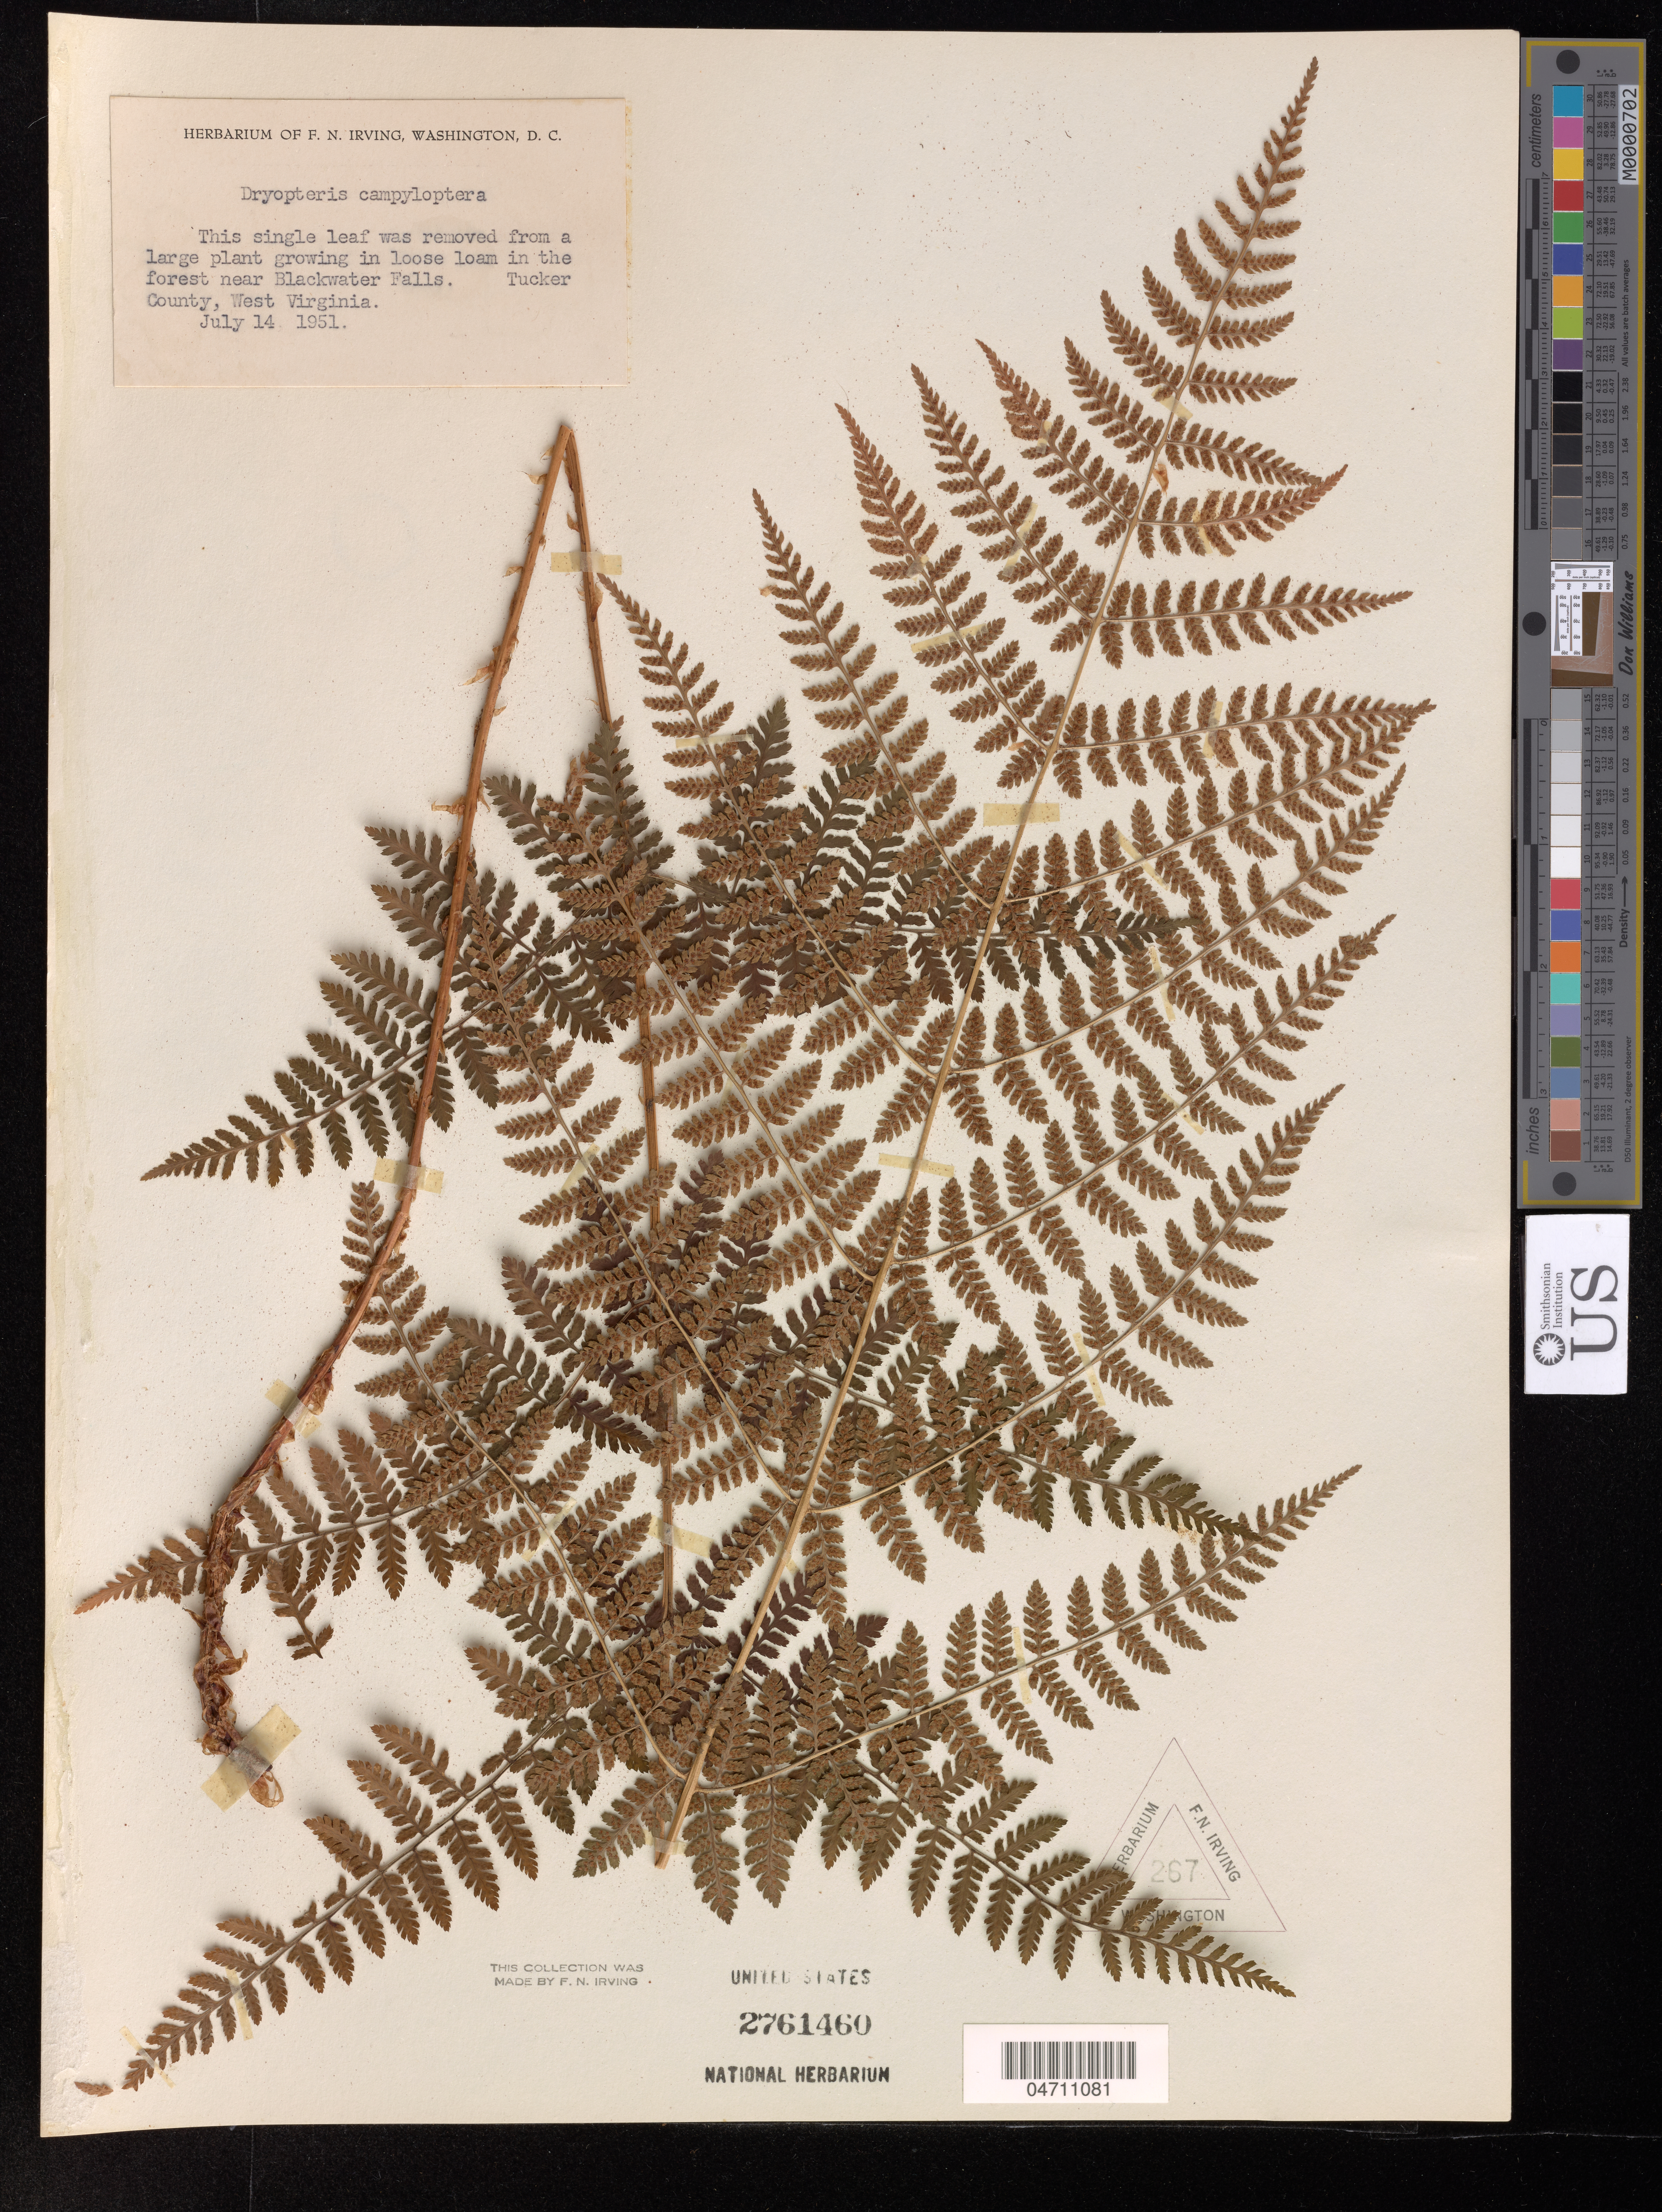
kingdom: Plantae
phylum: Tracheophyta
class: Polypodiopsida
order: Polypodiales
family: Dryopteridaceae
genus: Dryopteris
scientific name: Dryopteris campyloptera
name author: Clarkson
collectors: F. Irving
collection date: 1951-07-14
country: United States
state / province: West Virginia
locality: In the forest near Blackwater Falls. Tucker County.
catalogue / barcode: US 2761460